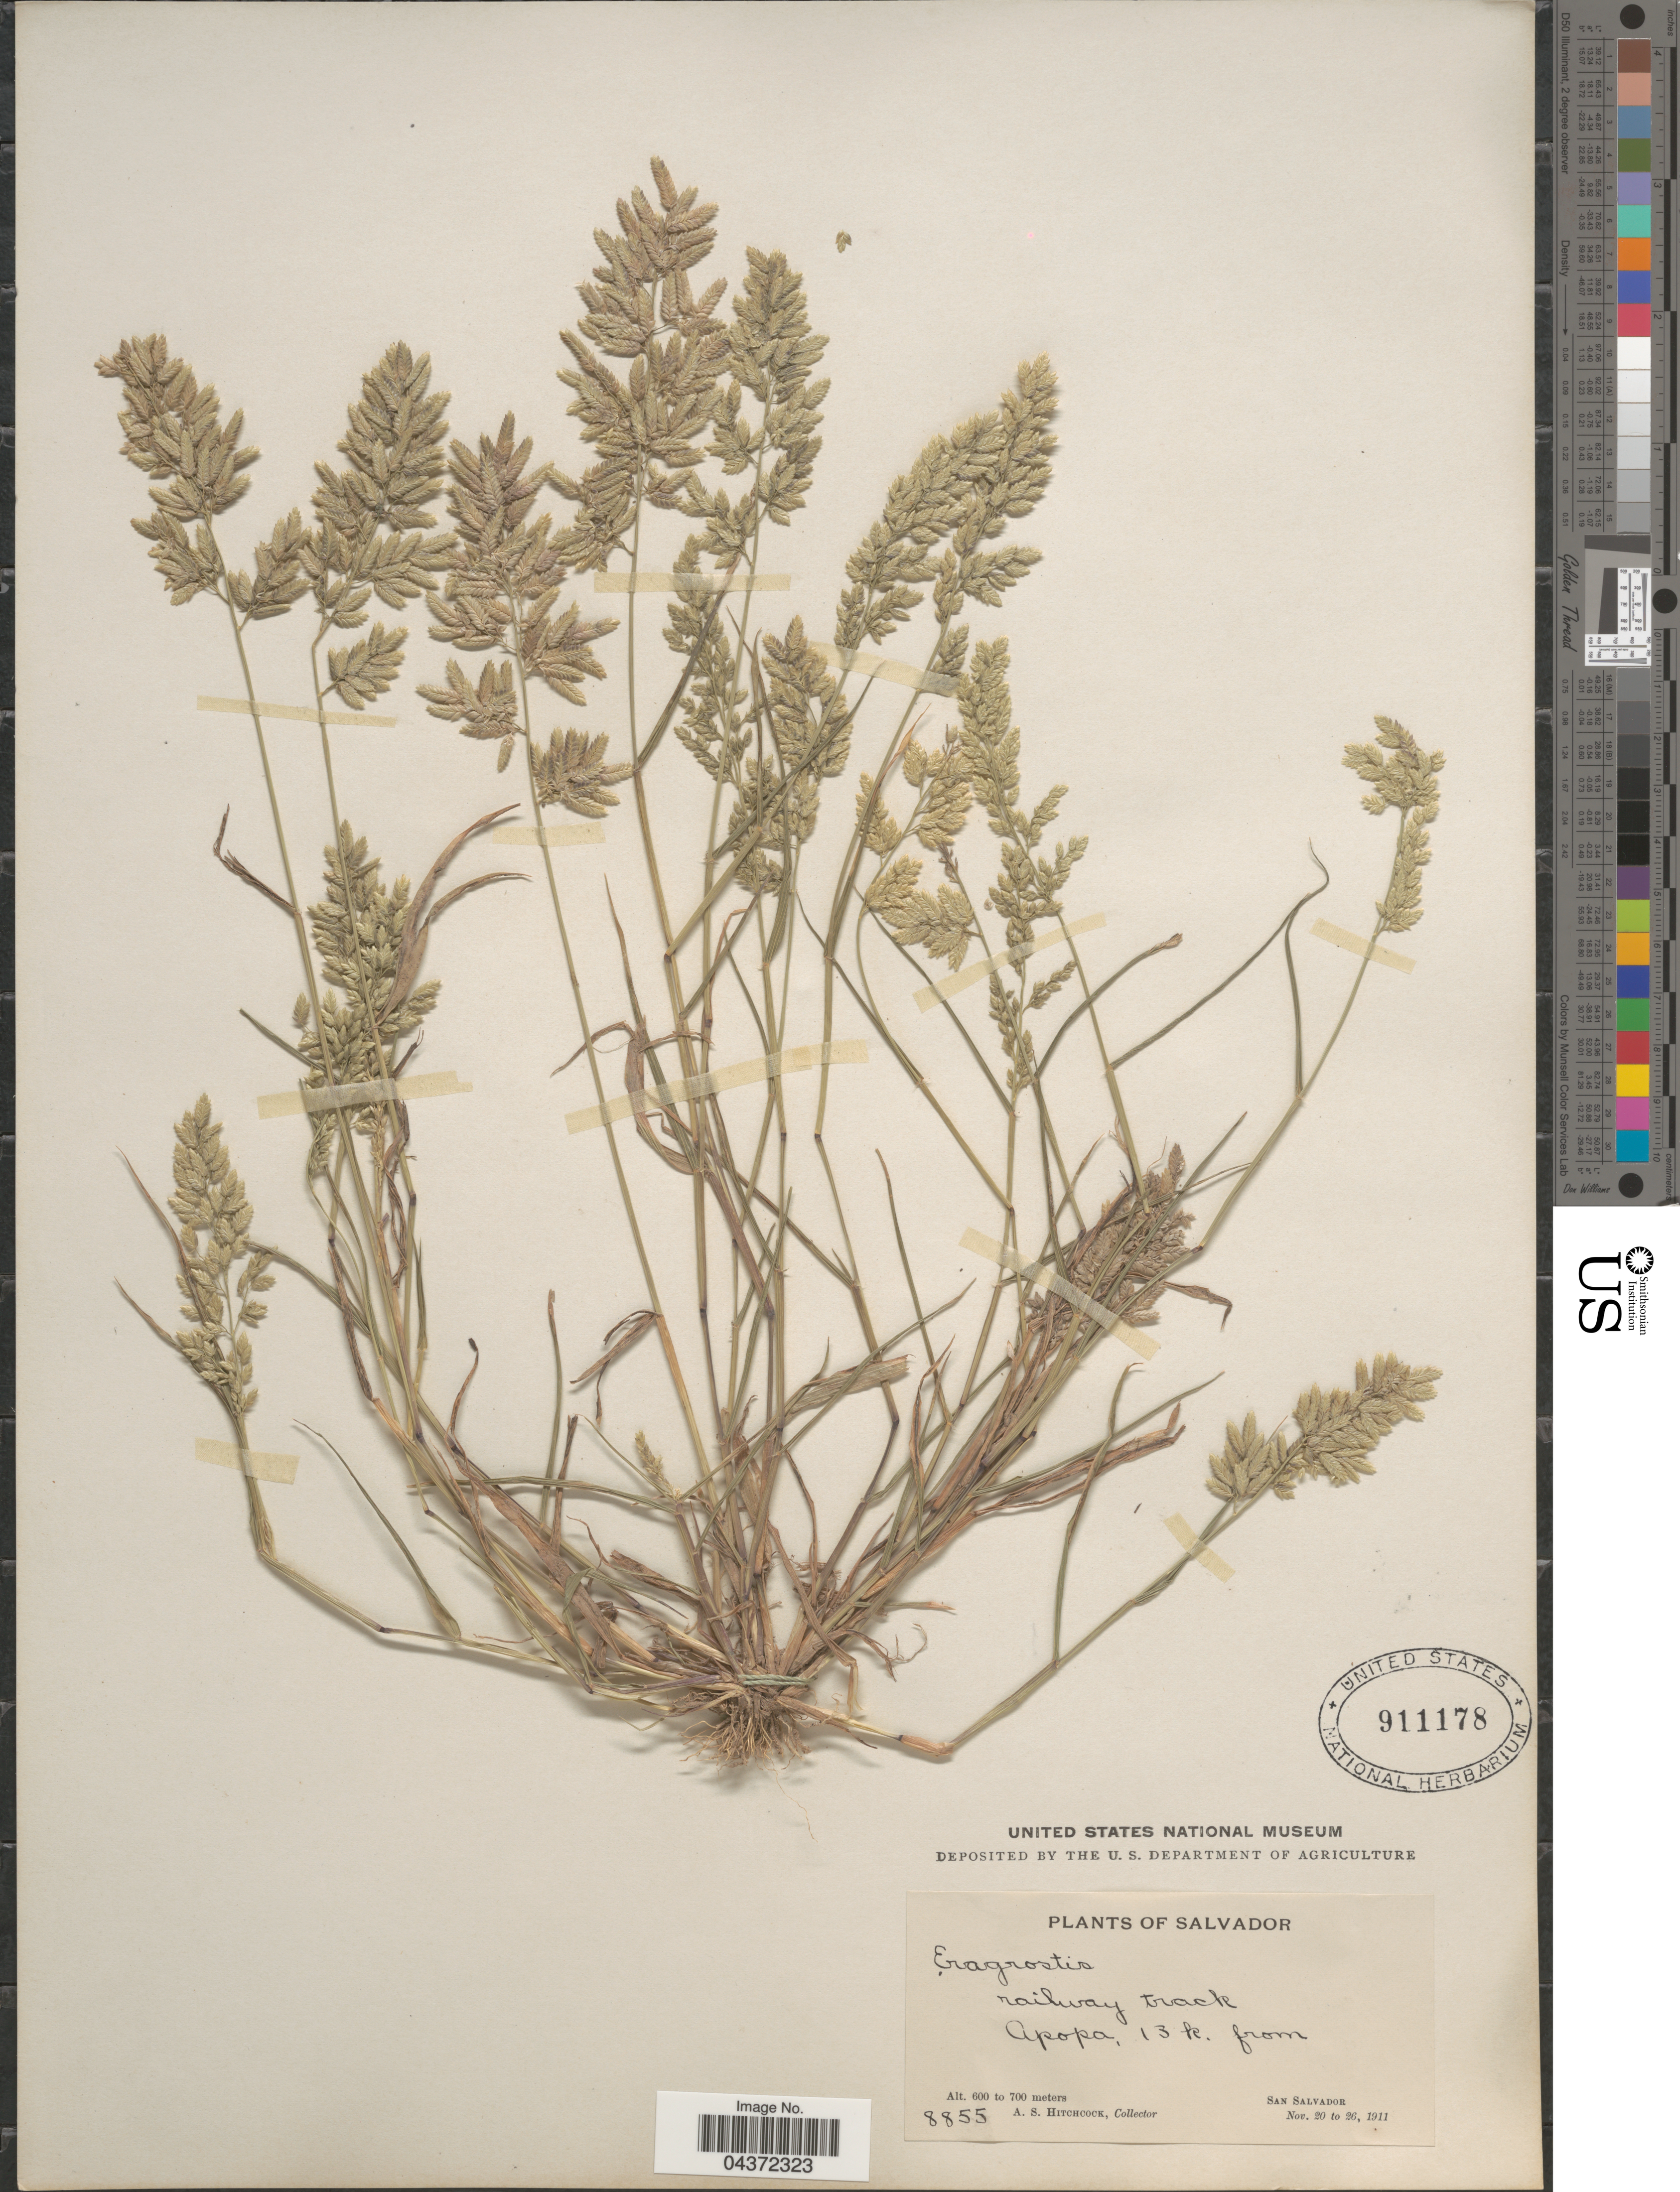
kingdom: Plantae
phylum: Tracheophyta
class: Liliopsida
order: Poales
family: Poaceae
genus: Eragrostis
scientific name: Eragrostis cilianensis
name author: (Bellardi) Vignolo ex Janch.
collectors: A. S. Hitchcock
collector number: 8855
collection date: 1911-11-20/1911-11-26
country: El Salvador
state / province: San Salvador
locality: Salvador. Railway track. Apopa, 13 k. from San Salvador.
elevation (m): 600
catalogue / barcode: US 911178